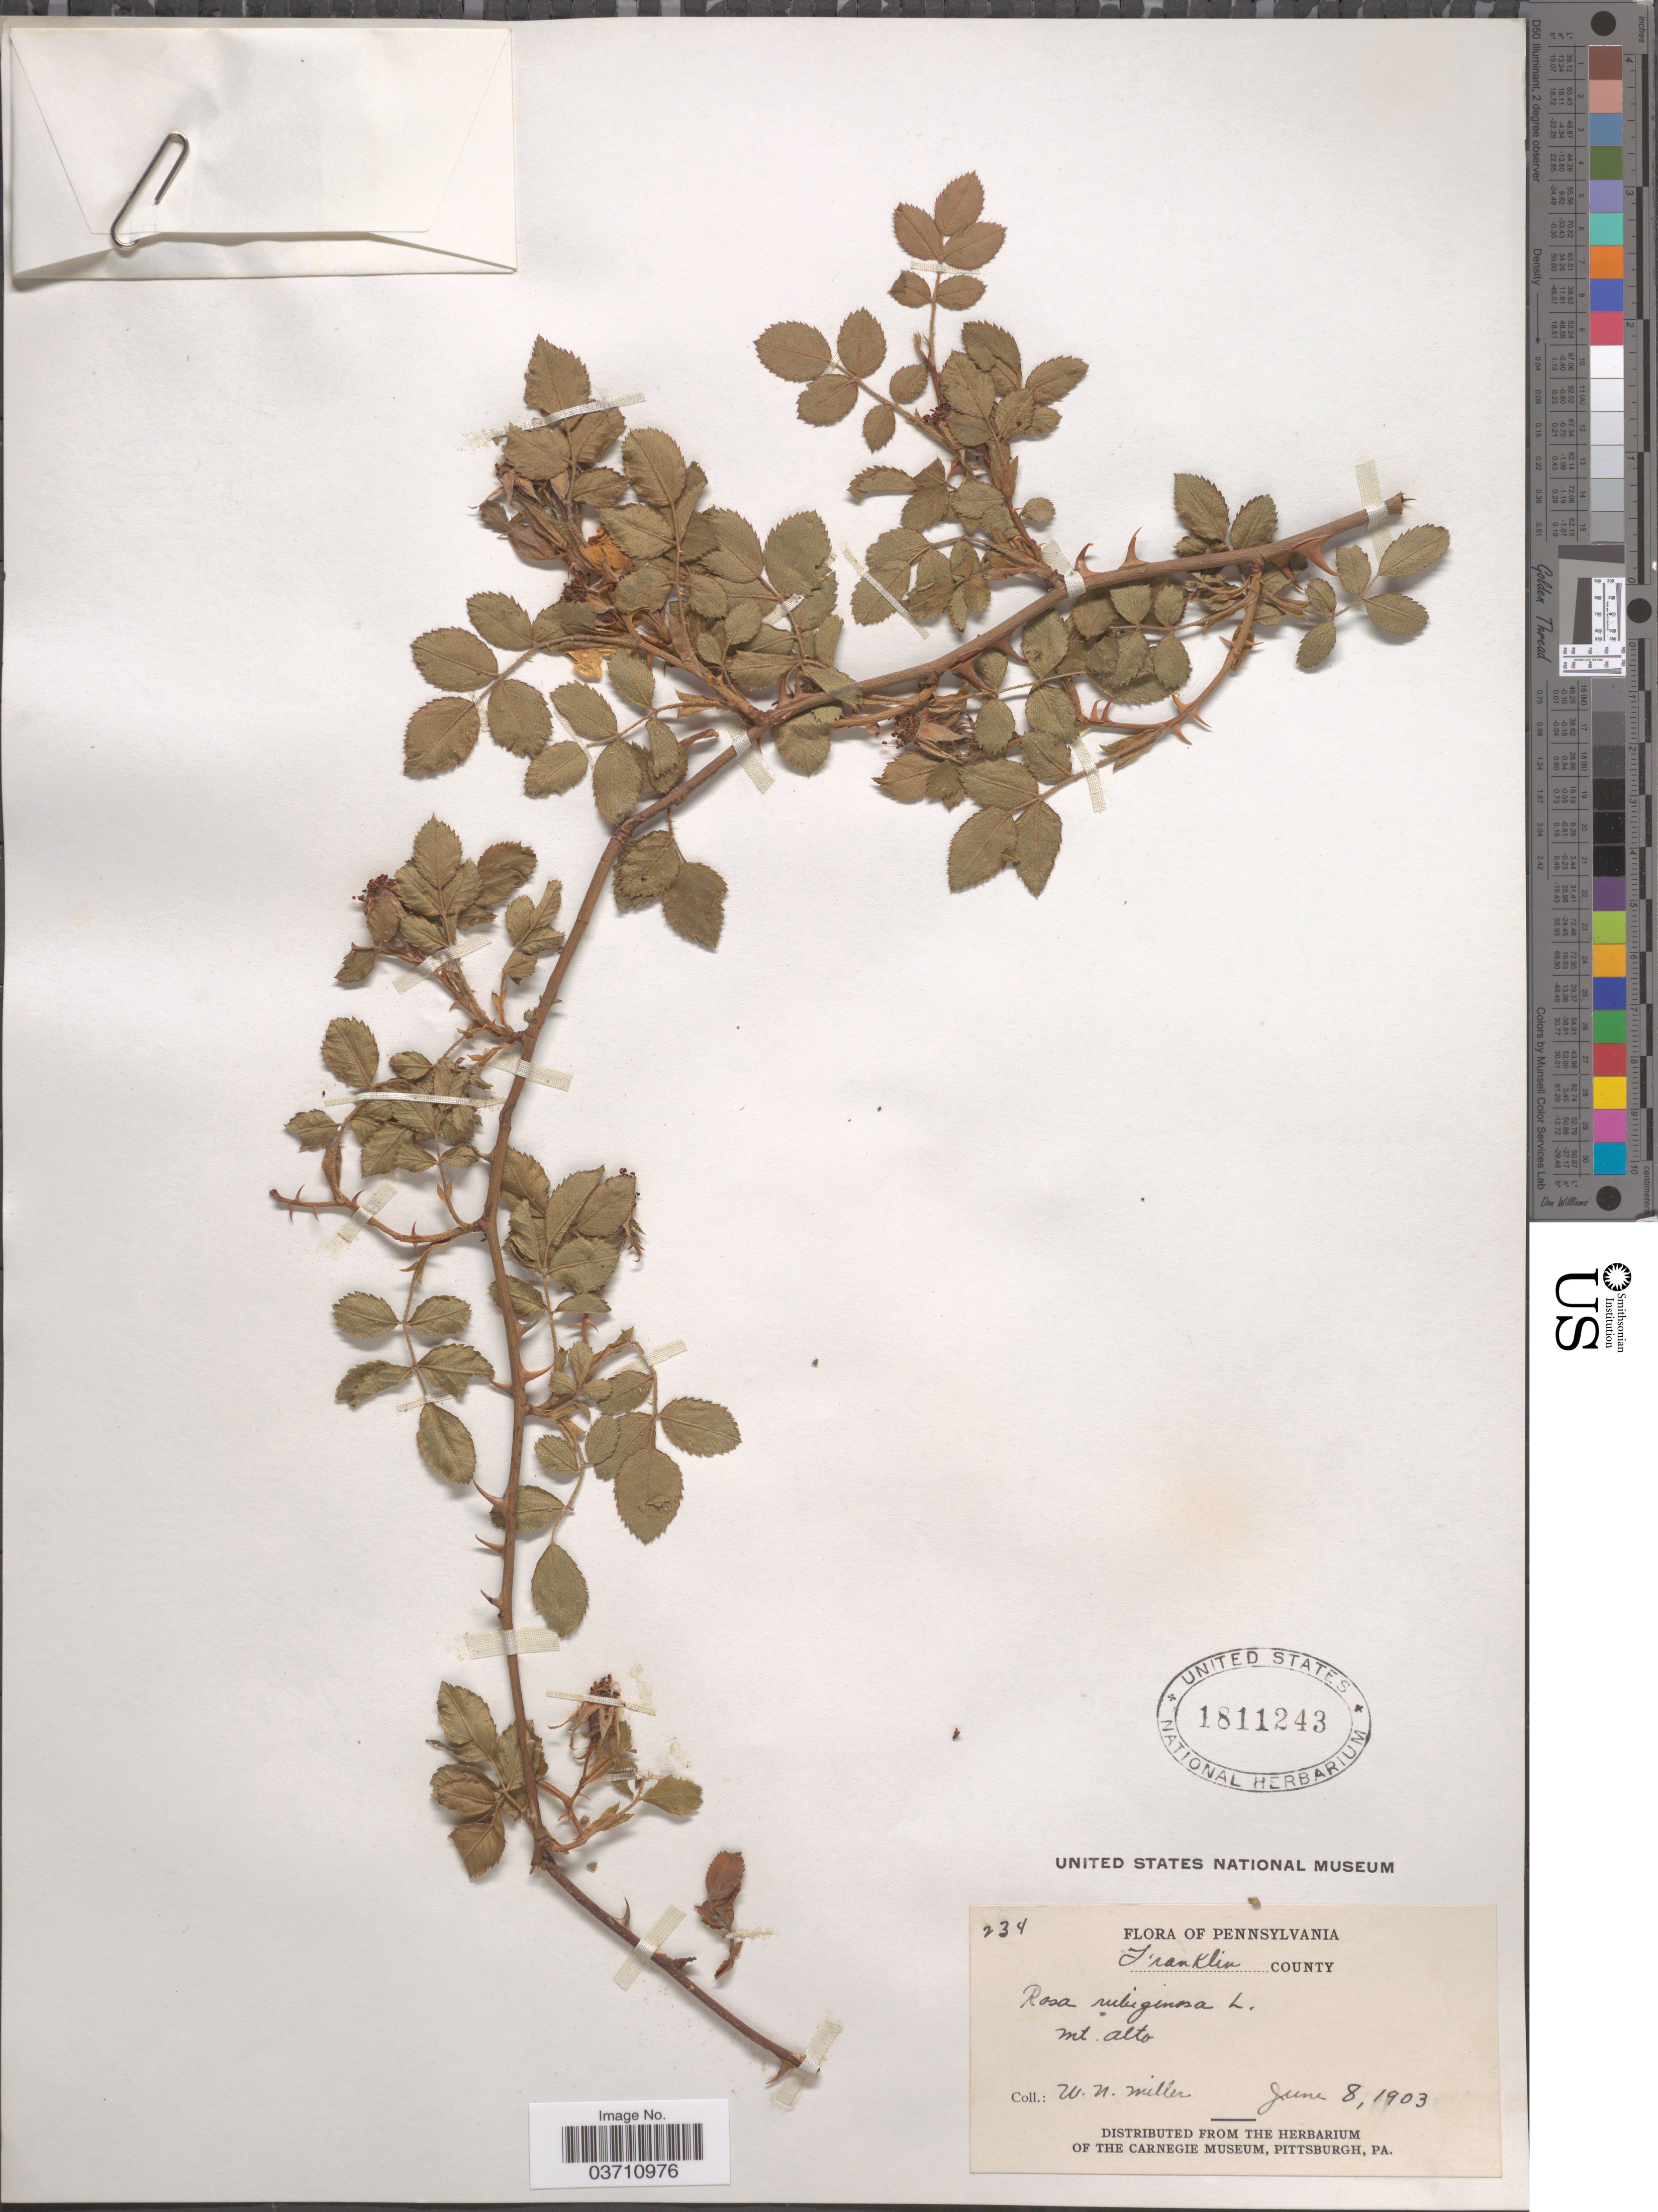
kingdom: Plantae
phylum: Tracheophyta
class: Magnoliopsida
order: Rosales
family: Rosaceae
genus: Rosa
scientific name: Rosa eglanteria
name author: L.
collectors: W. Miller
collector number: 234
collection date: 1903-06-08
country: United States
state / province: Pennsylvania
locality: Franklin County. Mt. Alto.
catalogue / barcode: US 1811243